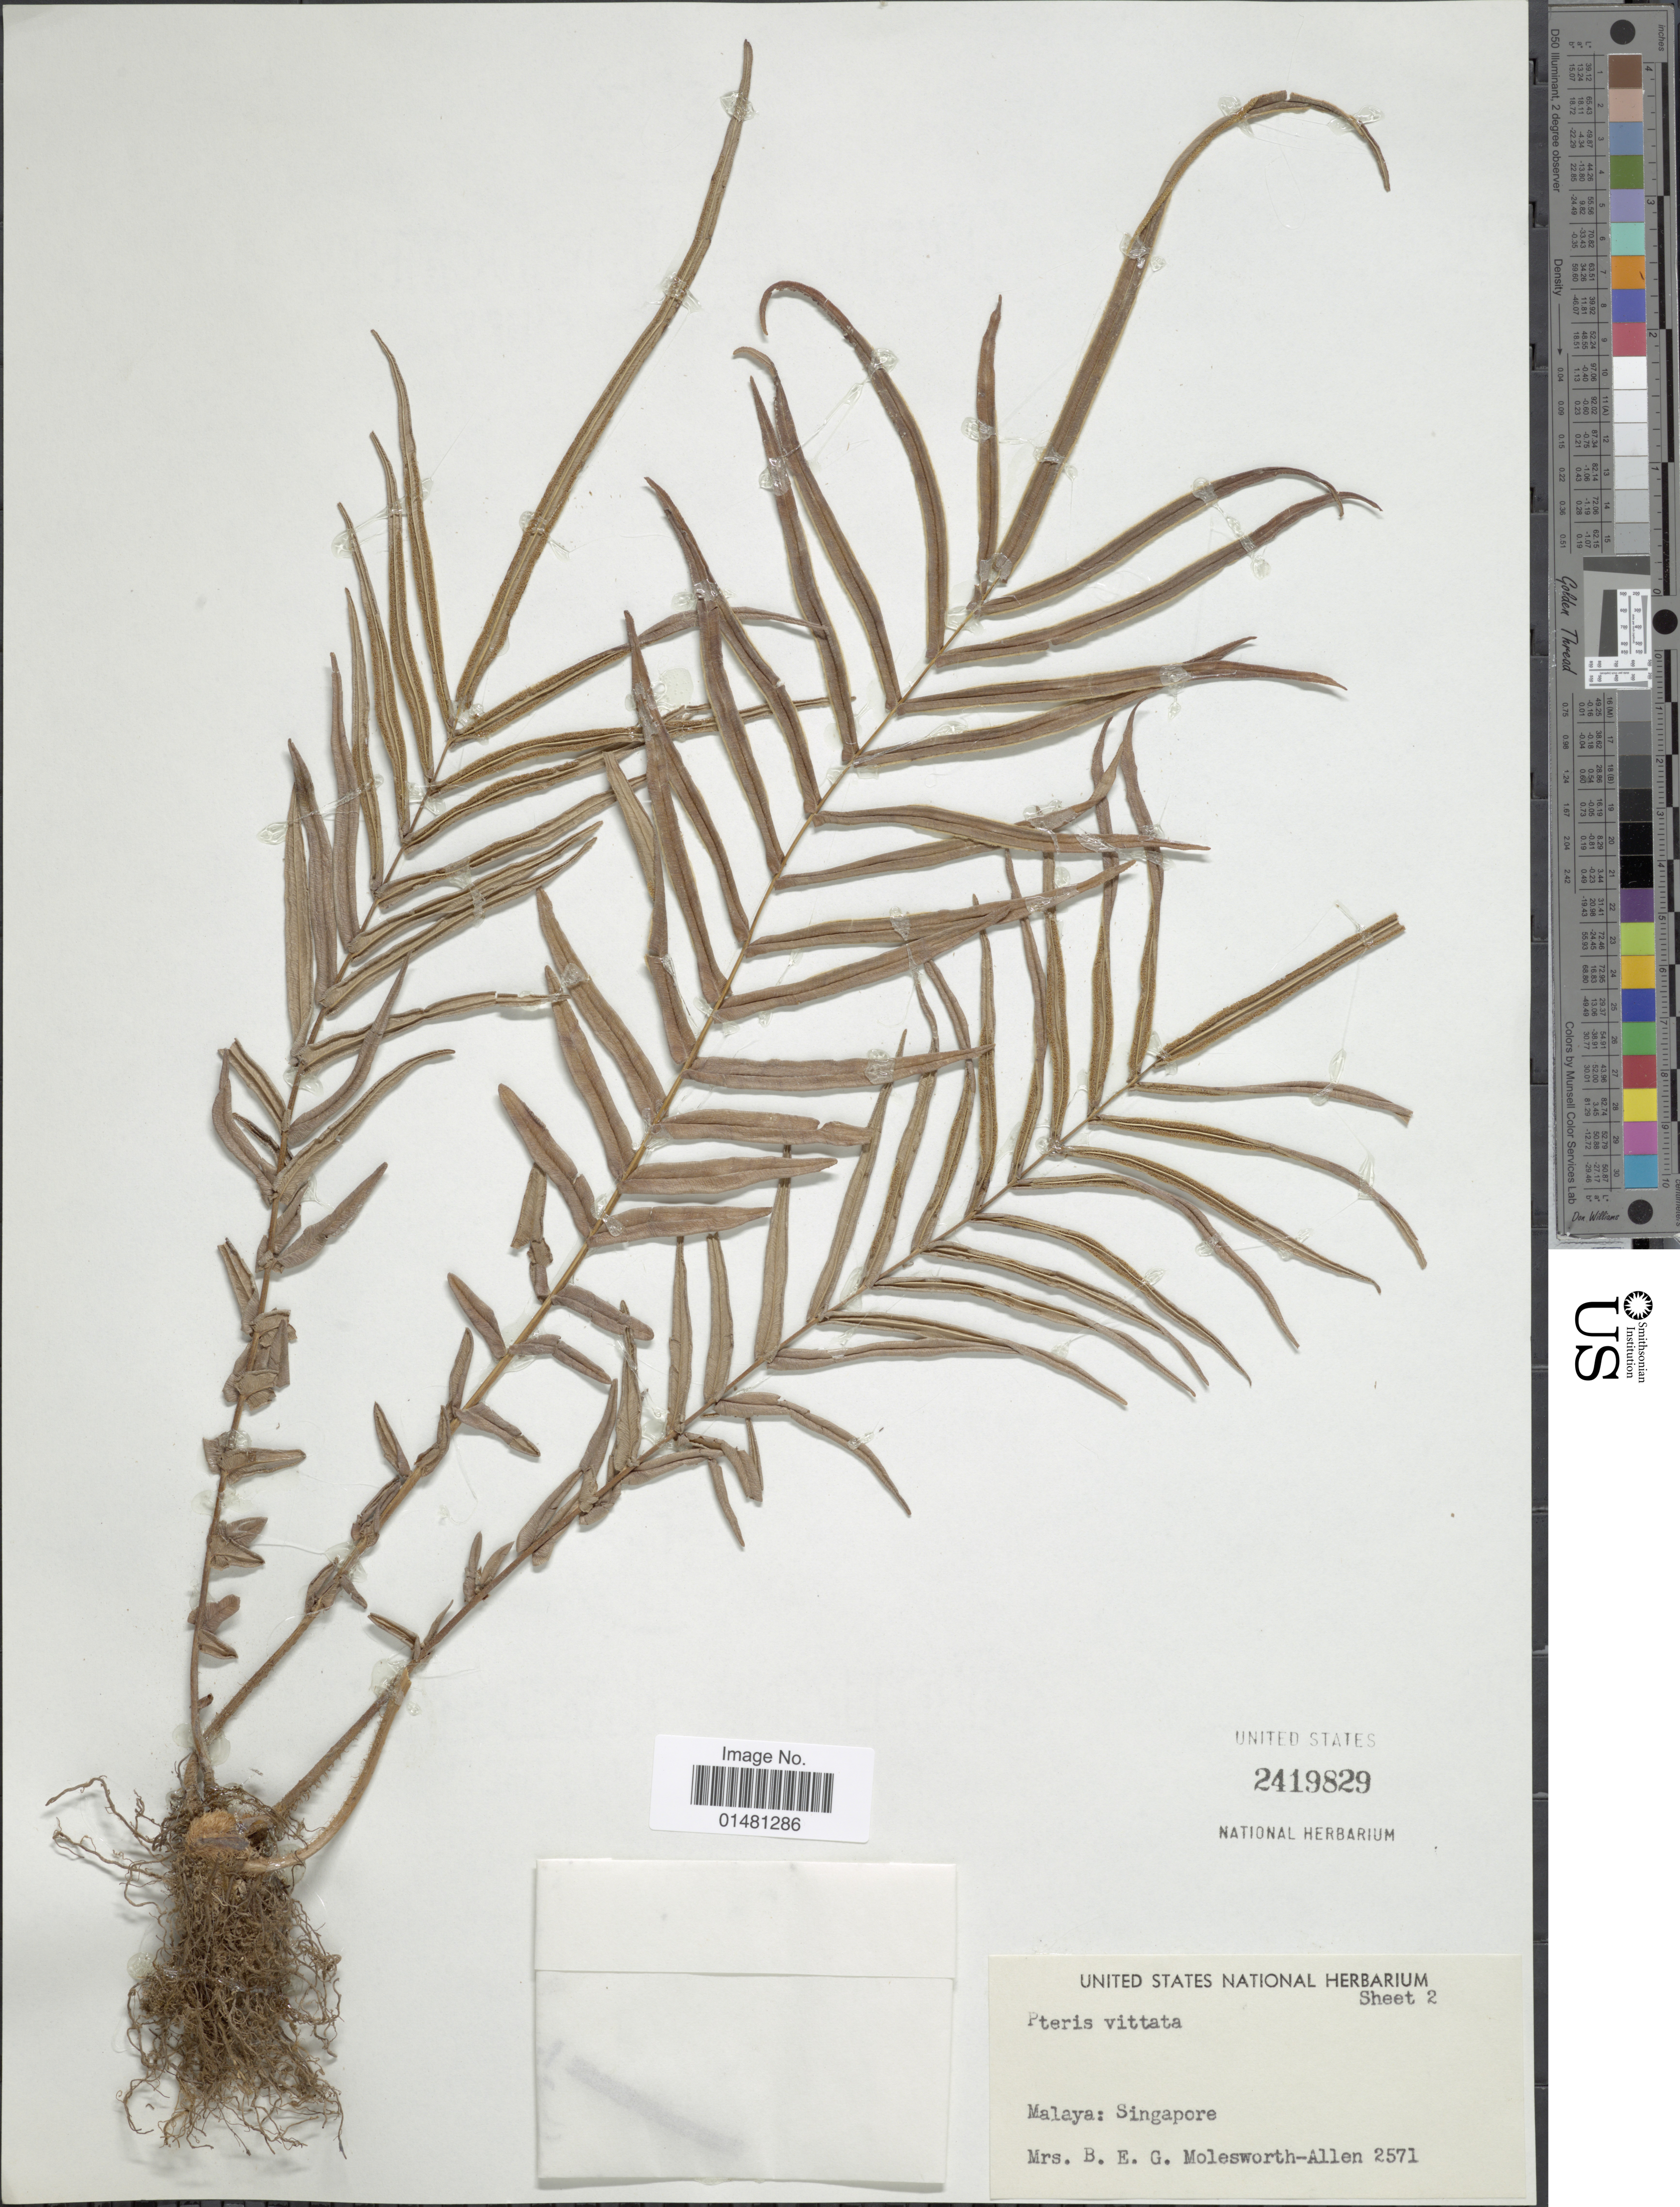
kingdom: Plantae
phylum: Tracheophyta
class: Polypodiopsida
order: Polypodiales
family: Pteridaceae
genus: Pteris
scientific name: Pteris vittata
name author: L.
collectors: B. E. G. Molesworth-Allen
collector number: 2571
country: Singapore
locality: Malaya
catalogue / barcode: US 2419829